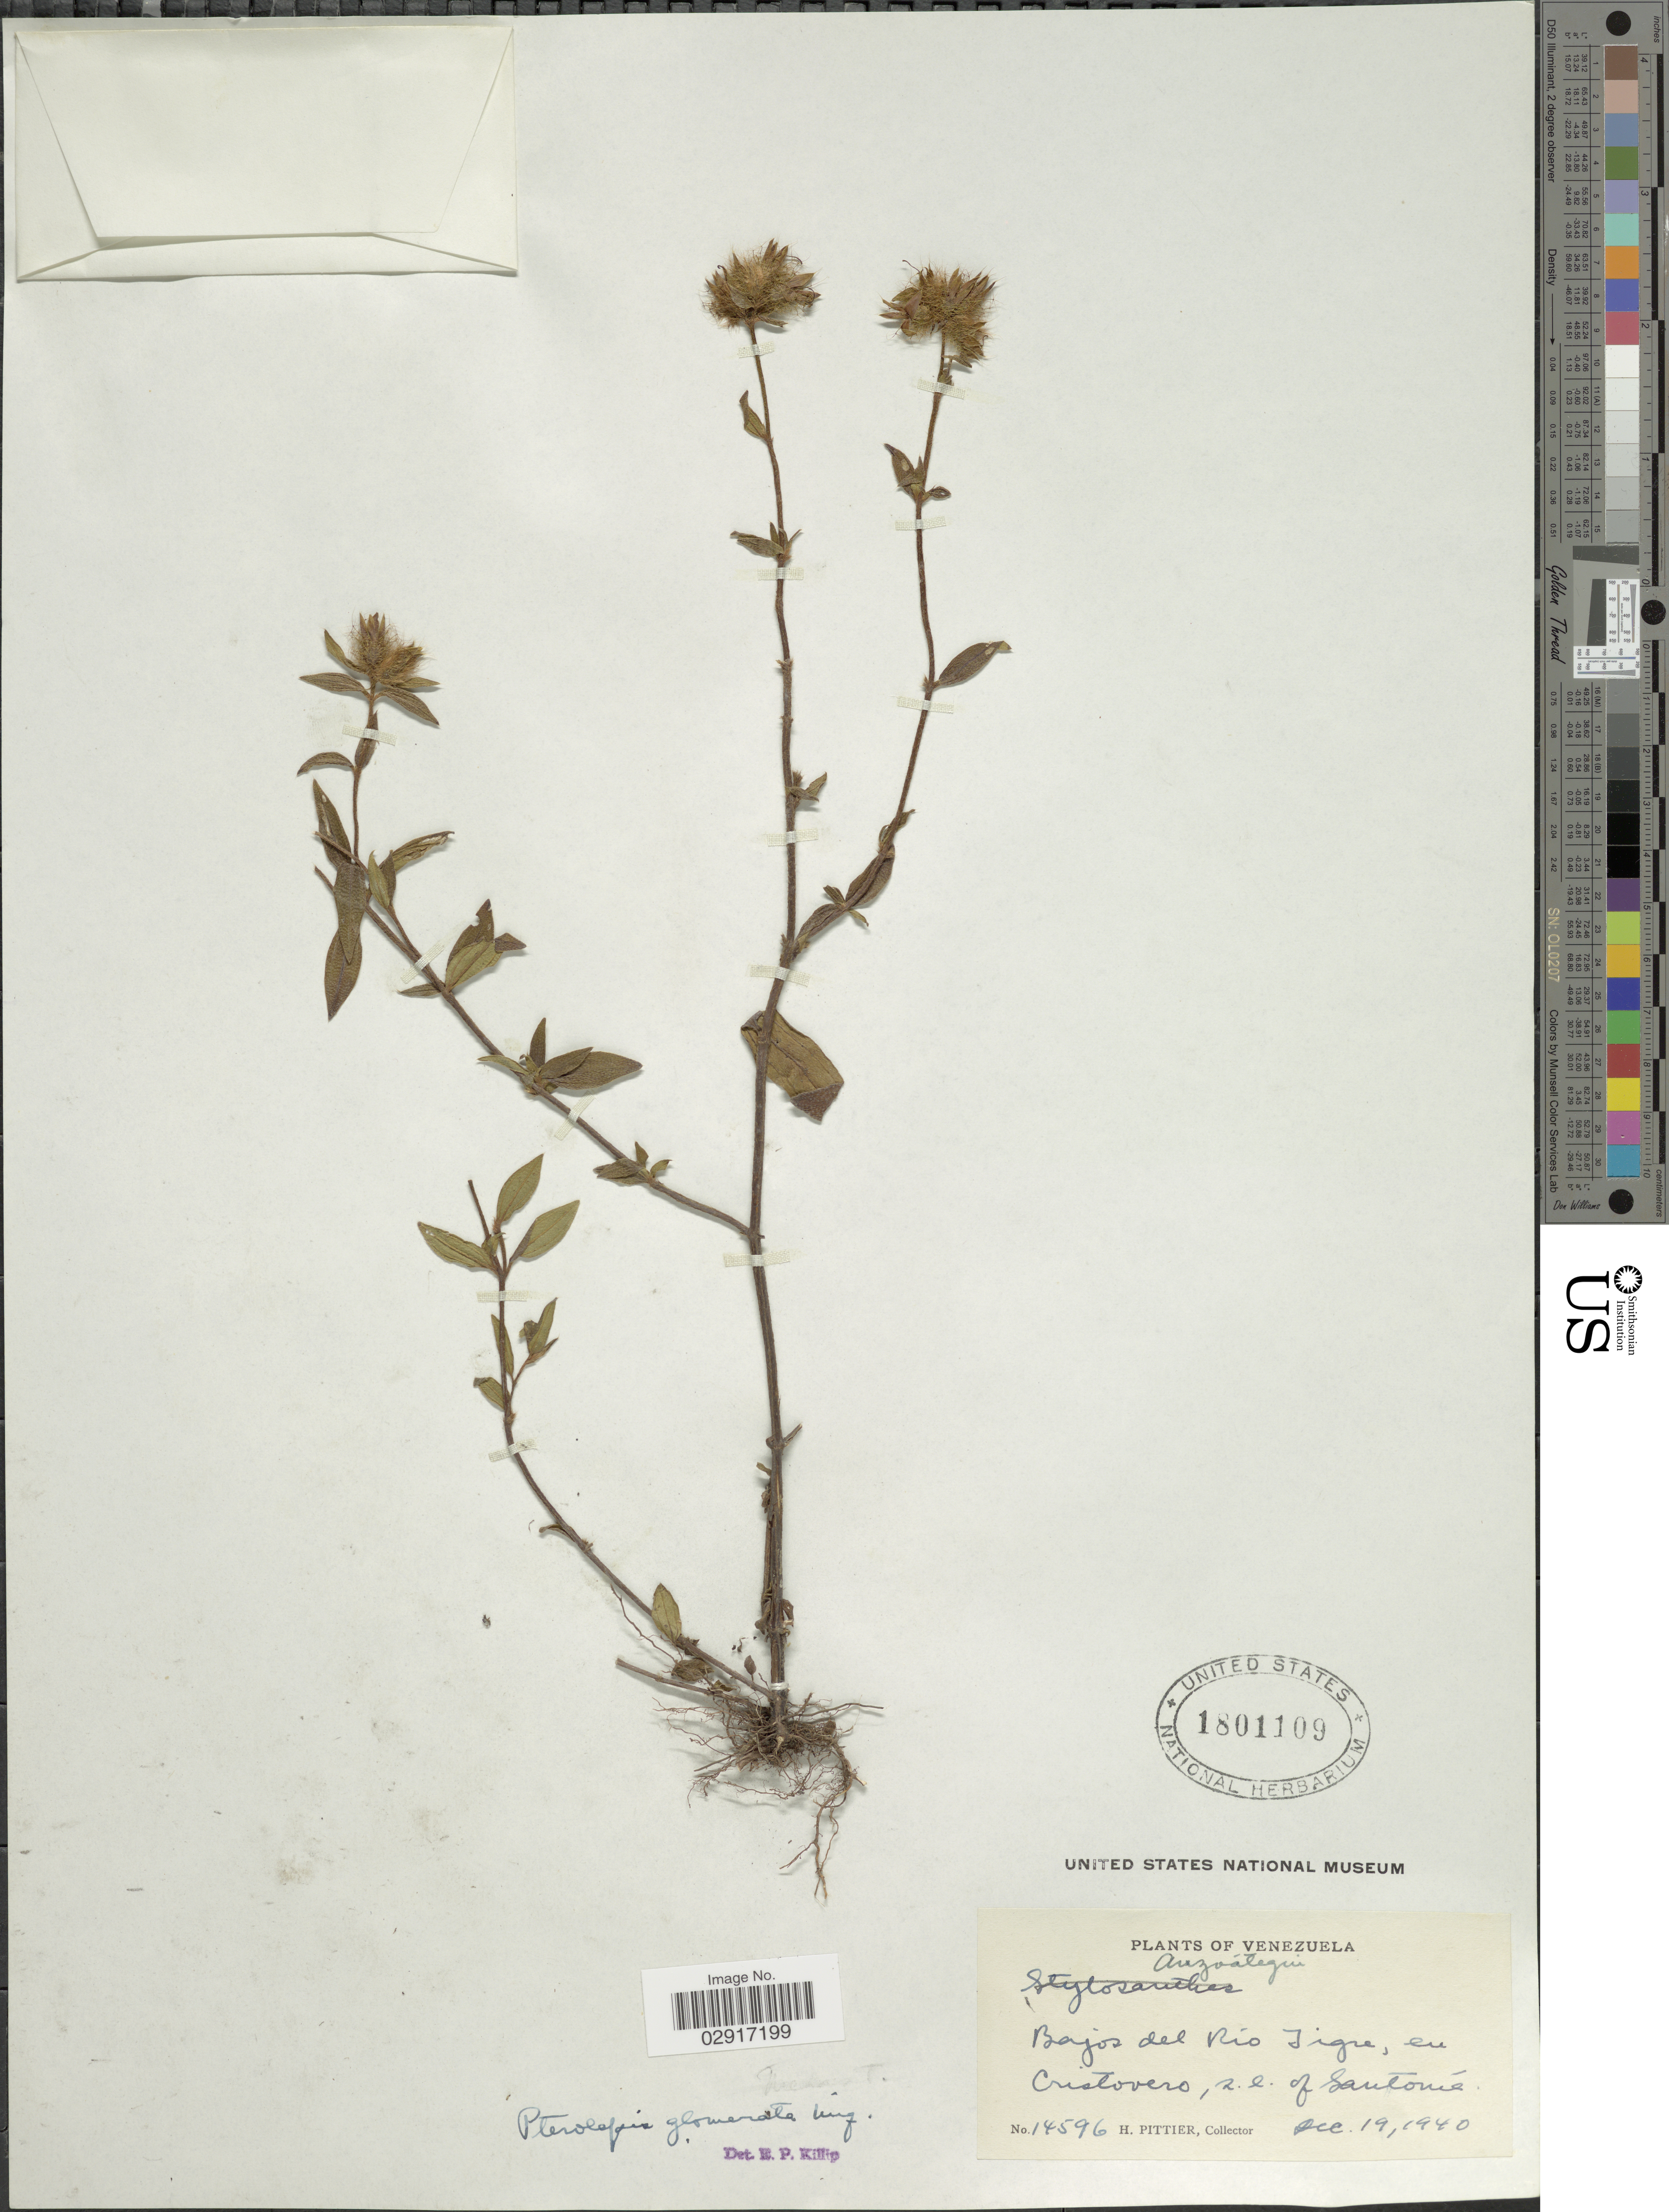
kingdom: Plantae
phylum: Tracheophyta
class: Magnoliopsida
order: Myrtales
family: Melastomataceae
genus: Pterolepis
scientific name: Pterolepis glomerata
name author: (Rottb.) Miq.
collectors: H. F. Pittier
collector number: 14596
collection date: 1940-12-19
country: Venezuela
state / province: Anzoategui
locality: Bajos del Río Tigrem en Cristovero, s.e. of Santomé.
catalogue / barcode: US 1801109